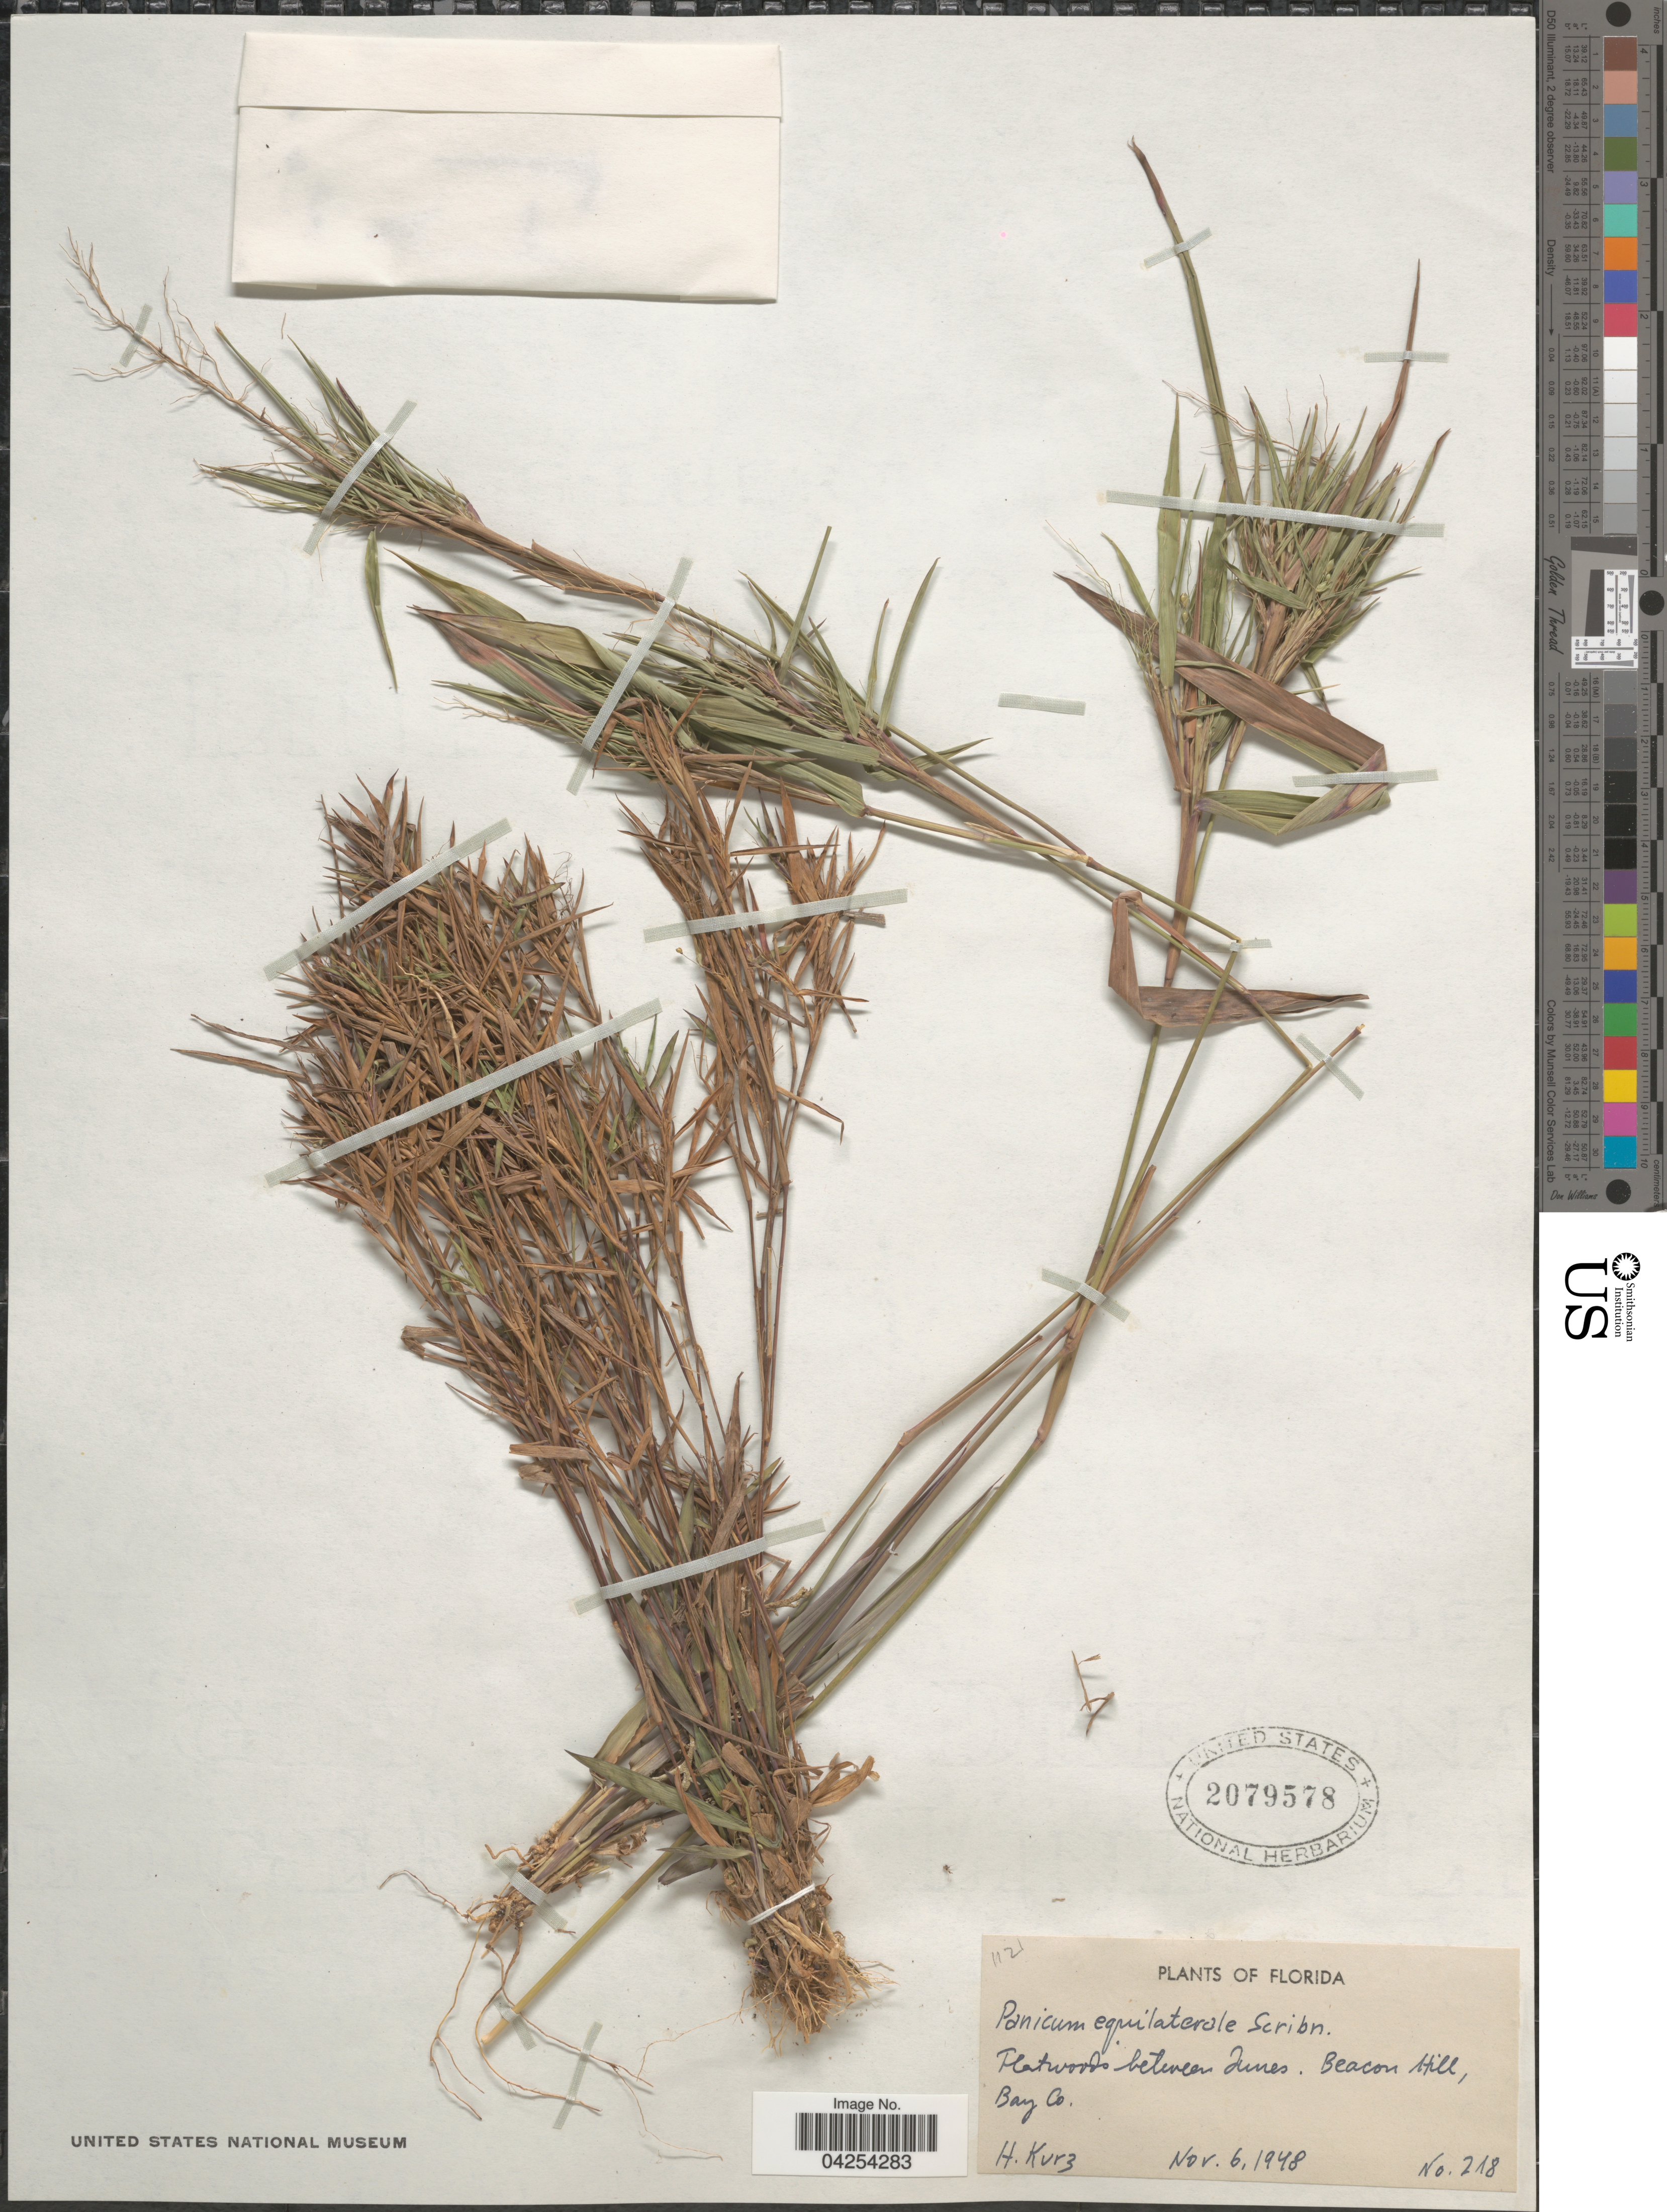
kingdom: Plantae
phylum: Tracheophyta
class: Liliopsida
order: Poales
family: Poaceae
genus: Dichanthelium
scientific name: Dichanthelium commutatum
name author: (Schult.) Gould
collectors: H. W. Kurz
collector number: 218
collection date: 1948-11-06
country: United States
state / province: Florida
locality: Flatwoods between dunes. Beacon Hill, Bay Co.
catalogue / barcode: US 2079578